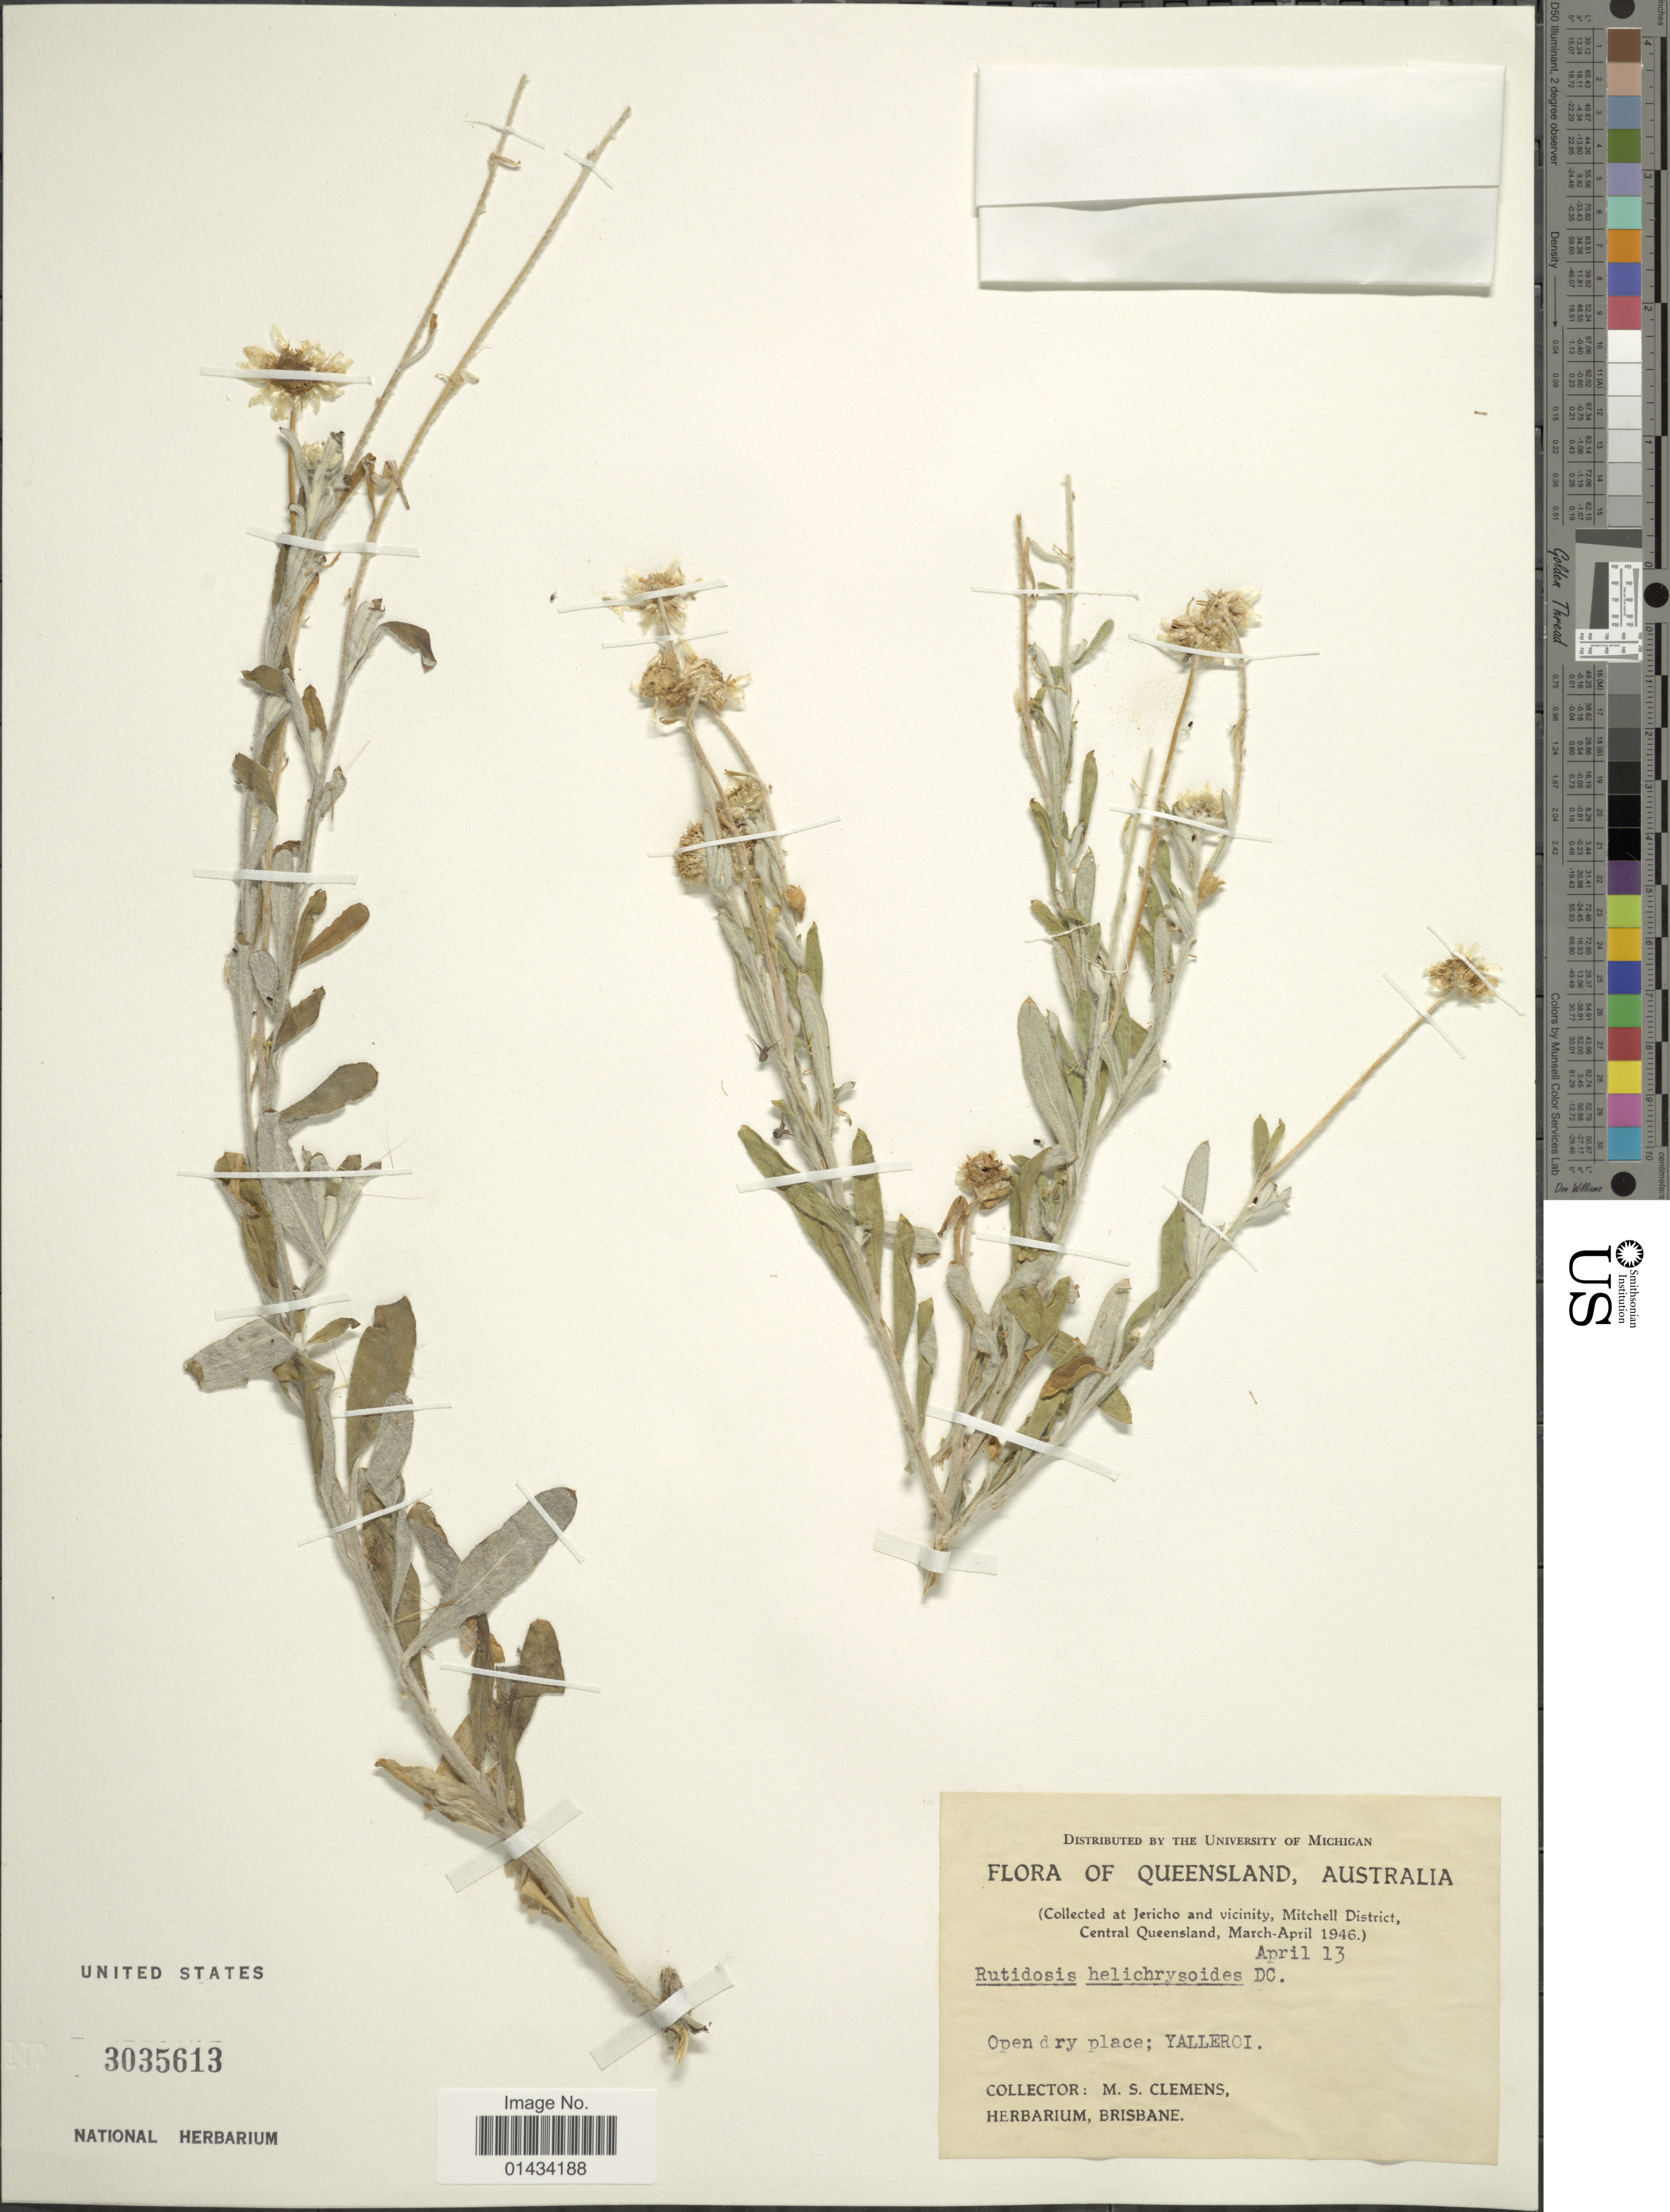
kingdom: Plantae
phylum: Tracheophyta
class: Magnoliopsida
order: Asterales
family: Asteraceae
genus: Rutidosis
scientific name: Rutidosis helichrysoides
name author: DC.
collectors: M. S. Clemens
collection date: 1946-04-13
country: Australia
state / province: Queensland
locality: Jericho and vicinity, Mitchell District, Central Queensland, open dry place: Yalleroi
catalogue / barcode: US 3035613